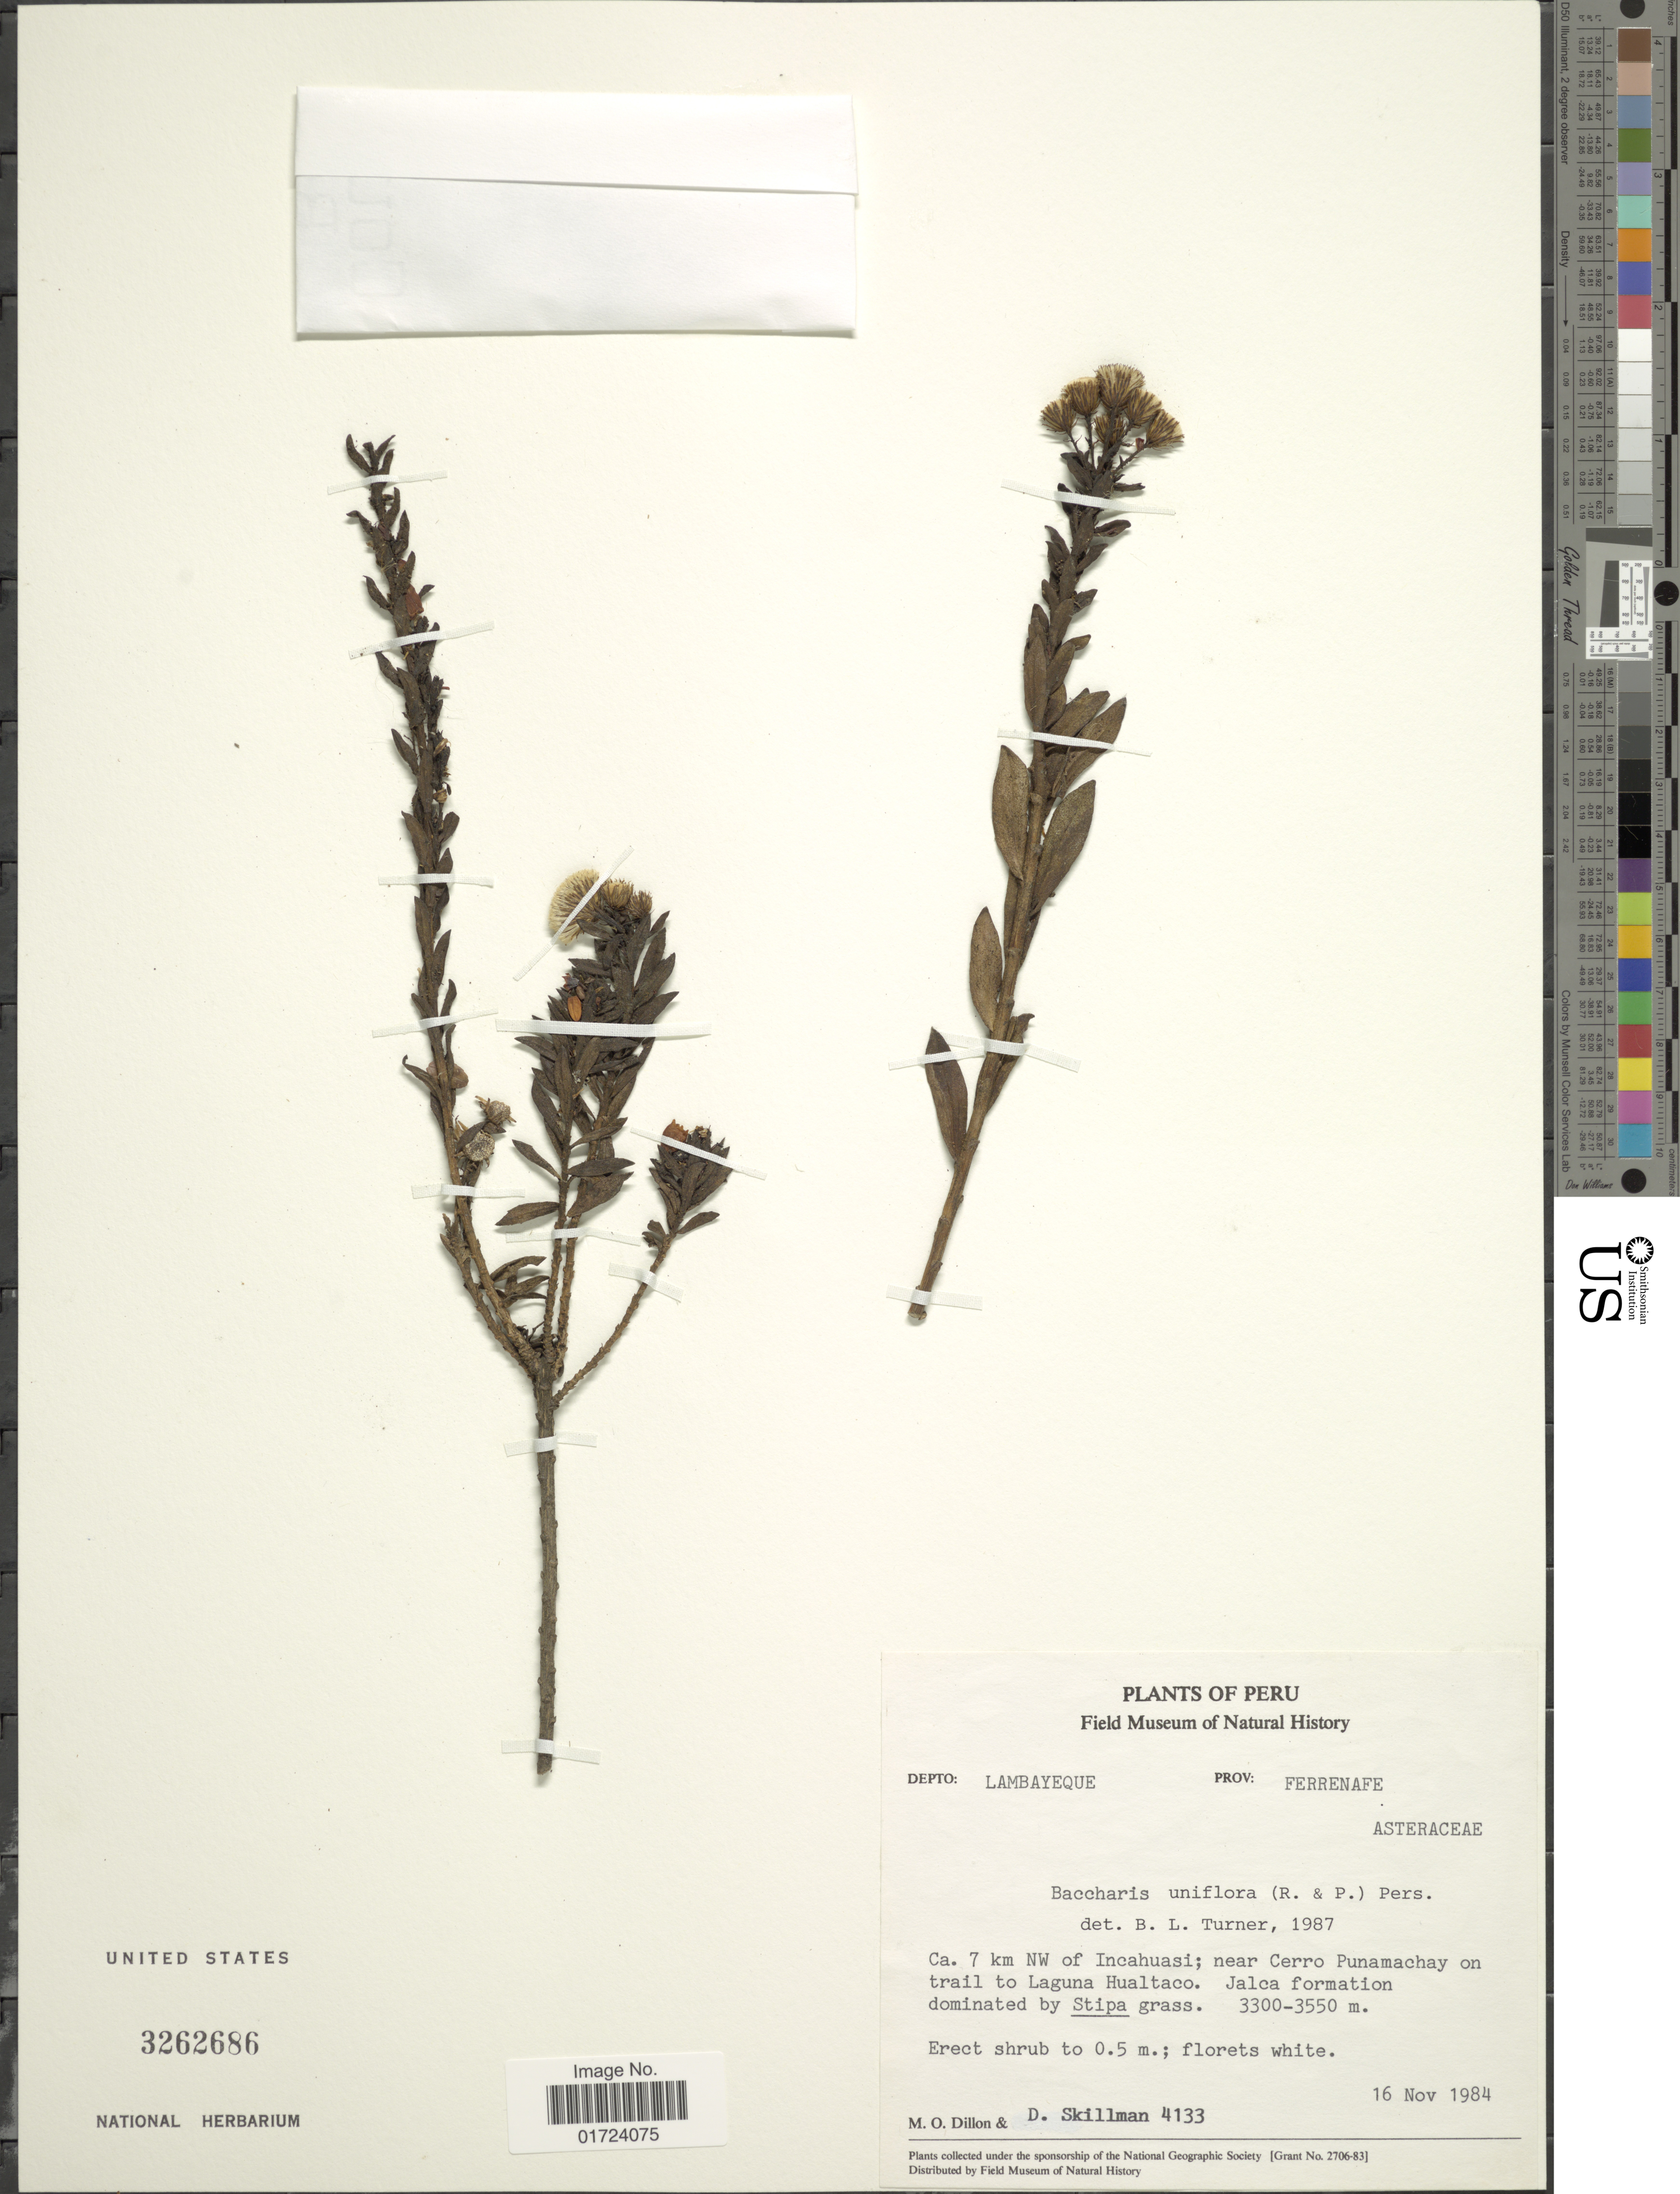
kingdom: Plantae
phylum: Tracheophyta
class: Magnoliopsida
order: Asterales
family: Asteraceae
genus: Baccharis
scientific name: Baccharis uniflora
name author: Pers.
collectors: M. O. Dillon & D. Skillman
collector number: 4133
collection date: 1984-11-16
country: Peru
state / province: Lambayeque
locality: Depto: Lambayeque, Prov. Ferrenafe. Ca. 7 km NW of Incahuasi; near Cerro Punamachay on trail to Laguna Hualtaco.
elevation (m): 3300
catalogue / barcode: US 3262686